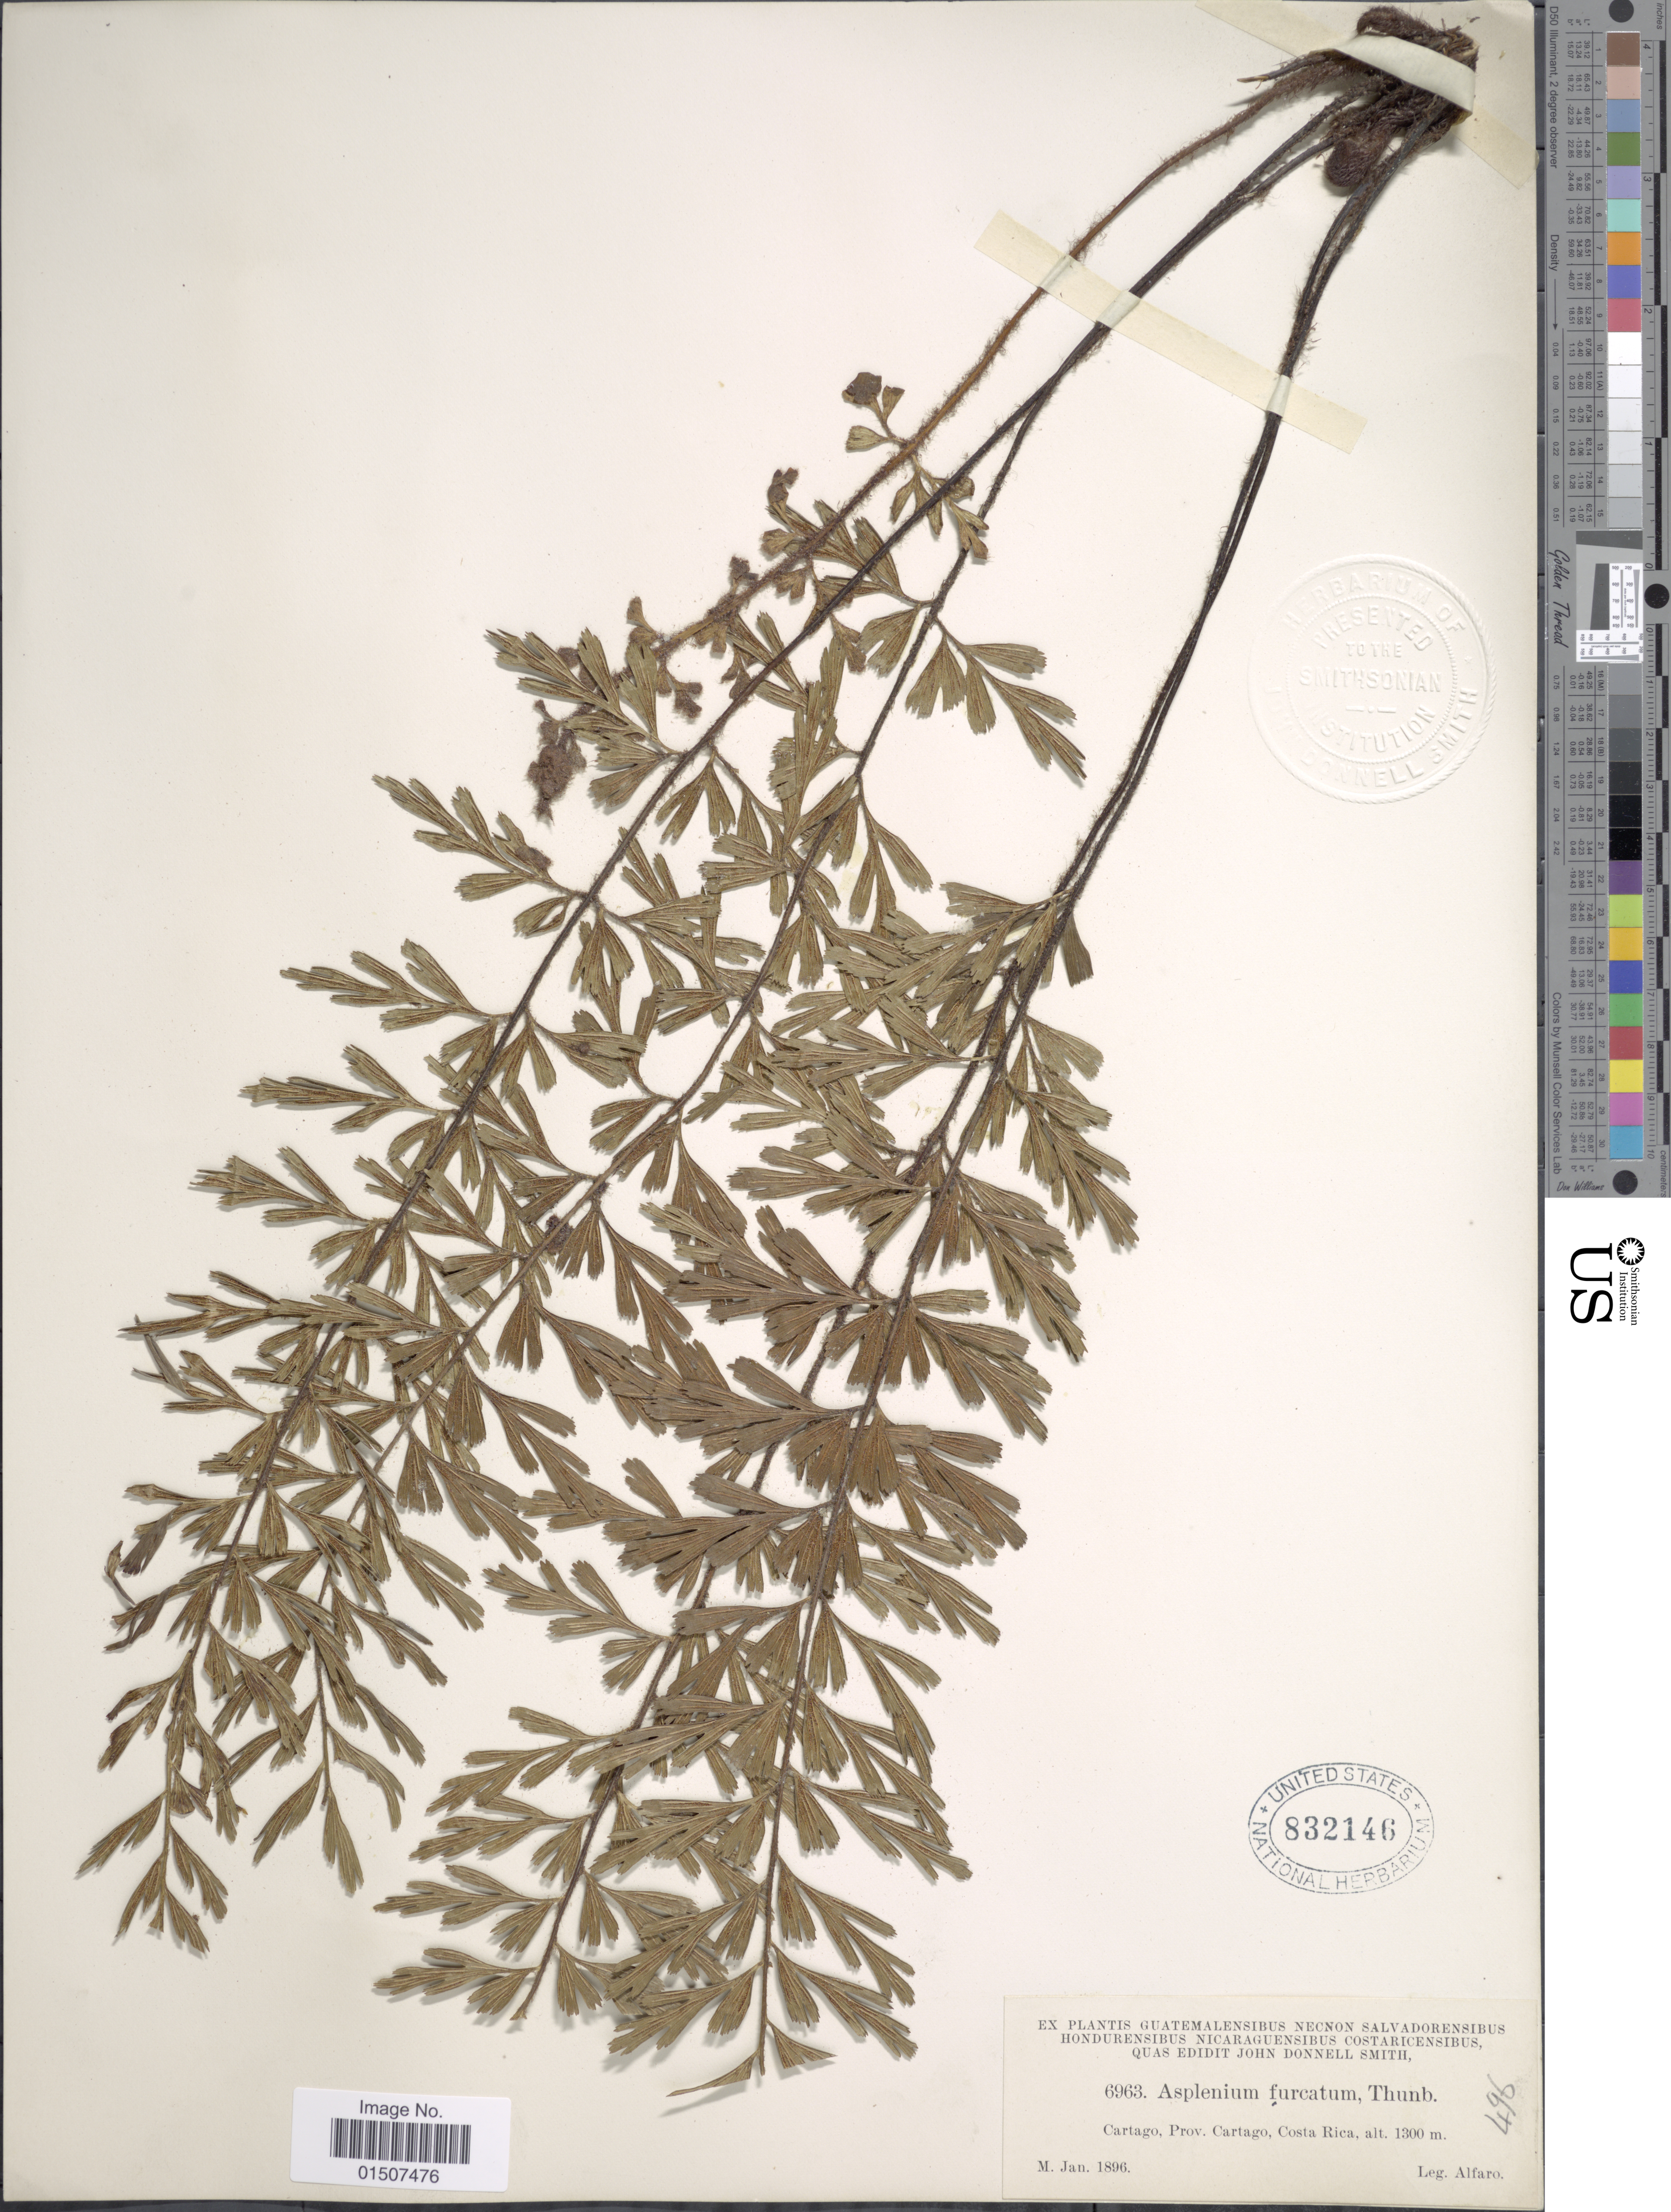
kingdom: Plantae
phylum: Tracheophyta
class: Polypodiopsida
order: Polypodiales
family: Aspleniaceae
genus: Asplenium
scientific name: Asplenium praemorsum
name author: Sw.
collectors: A. Alfaro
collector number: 6963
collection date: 1896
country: Costa Rica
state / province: Cartago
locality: Cartago, Prov. Cartago, Costa Rica.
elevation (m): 1300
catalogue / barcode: US 832146